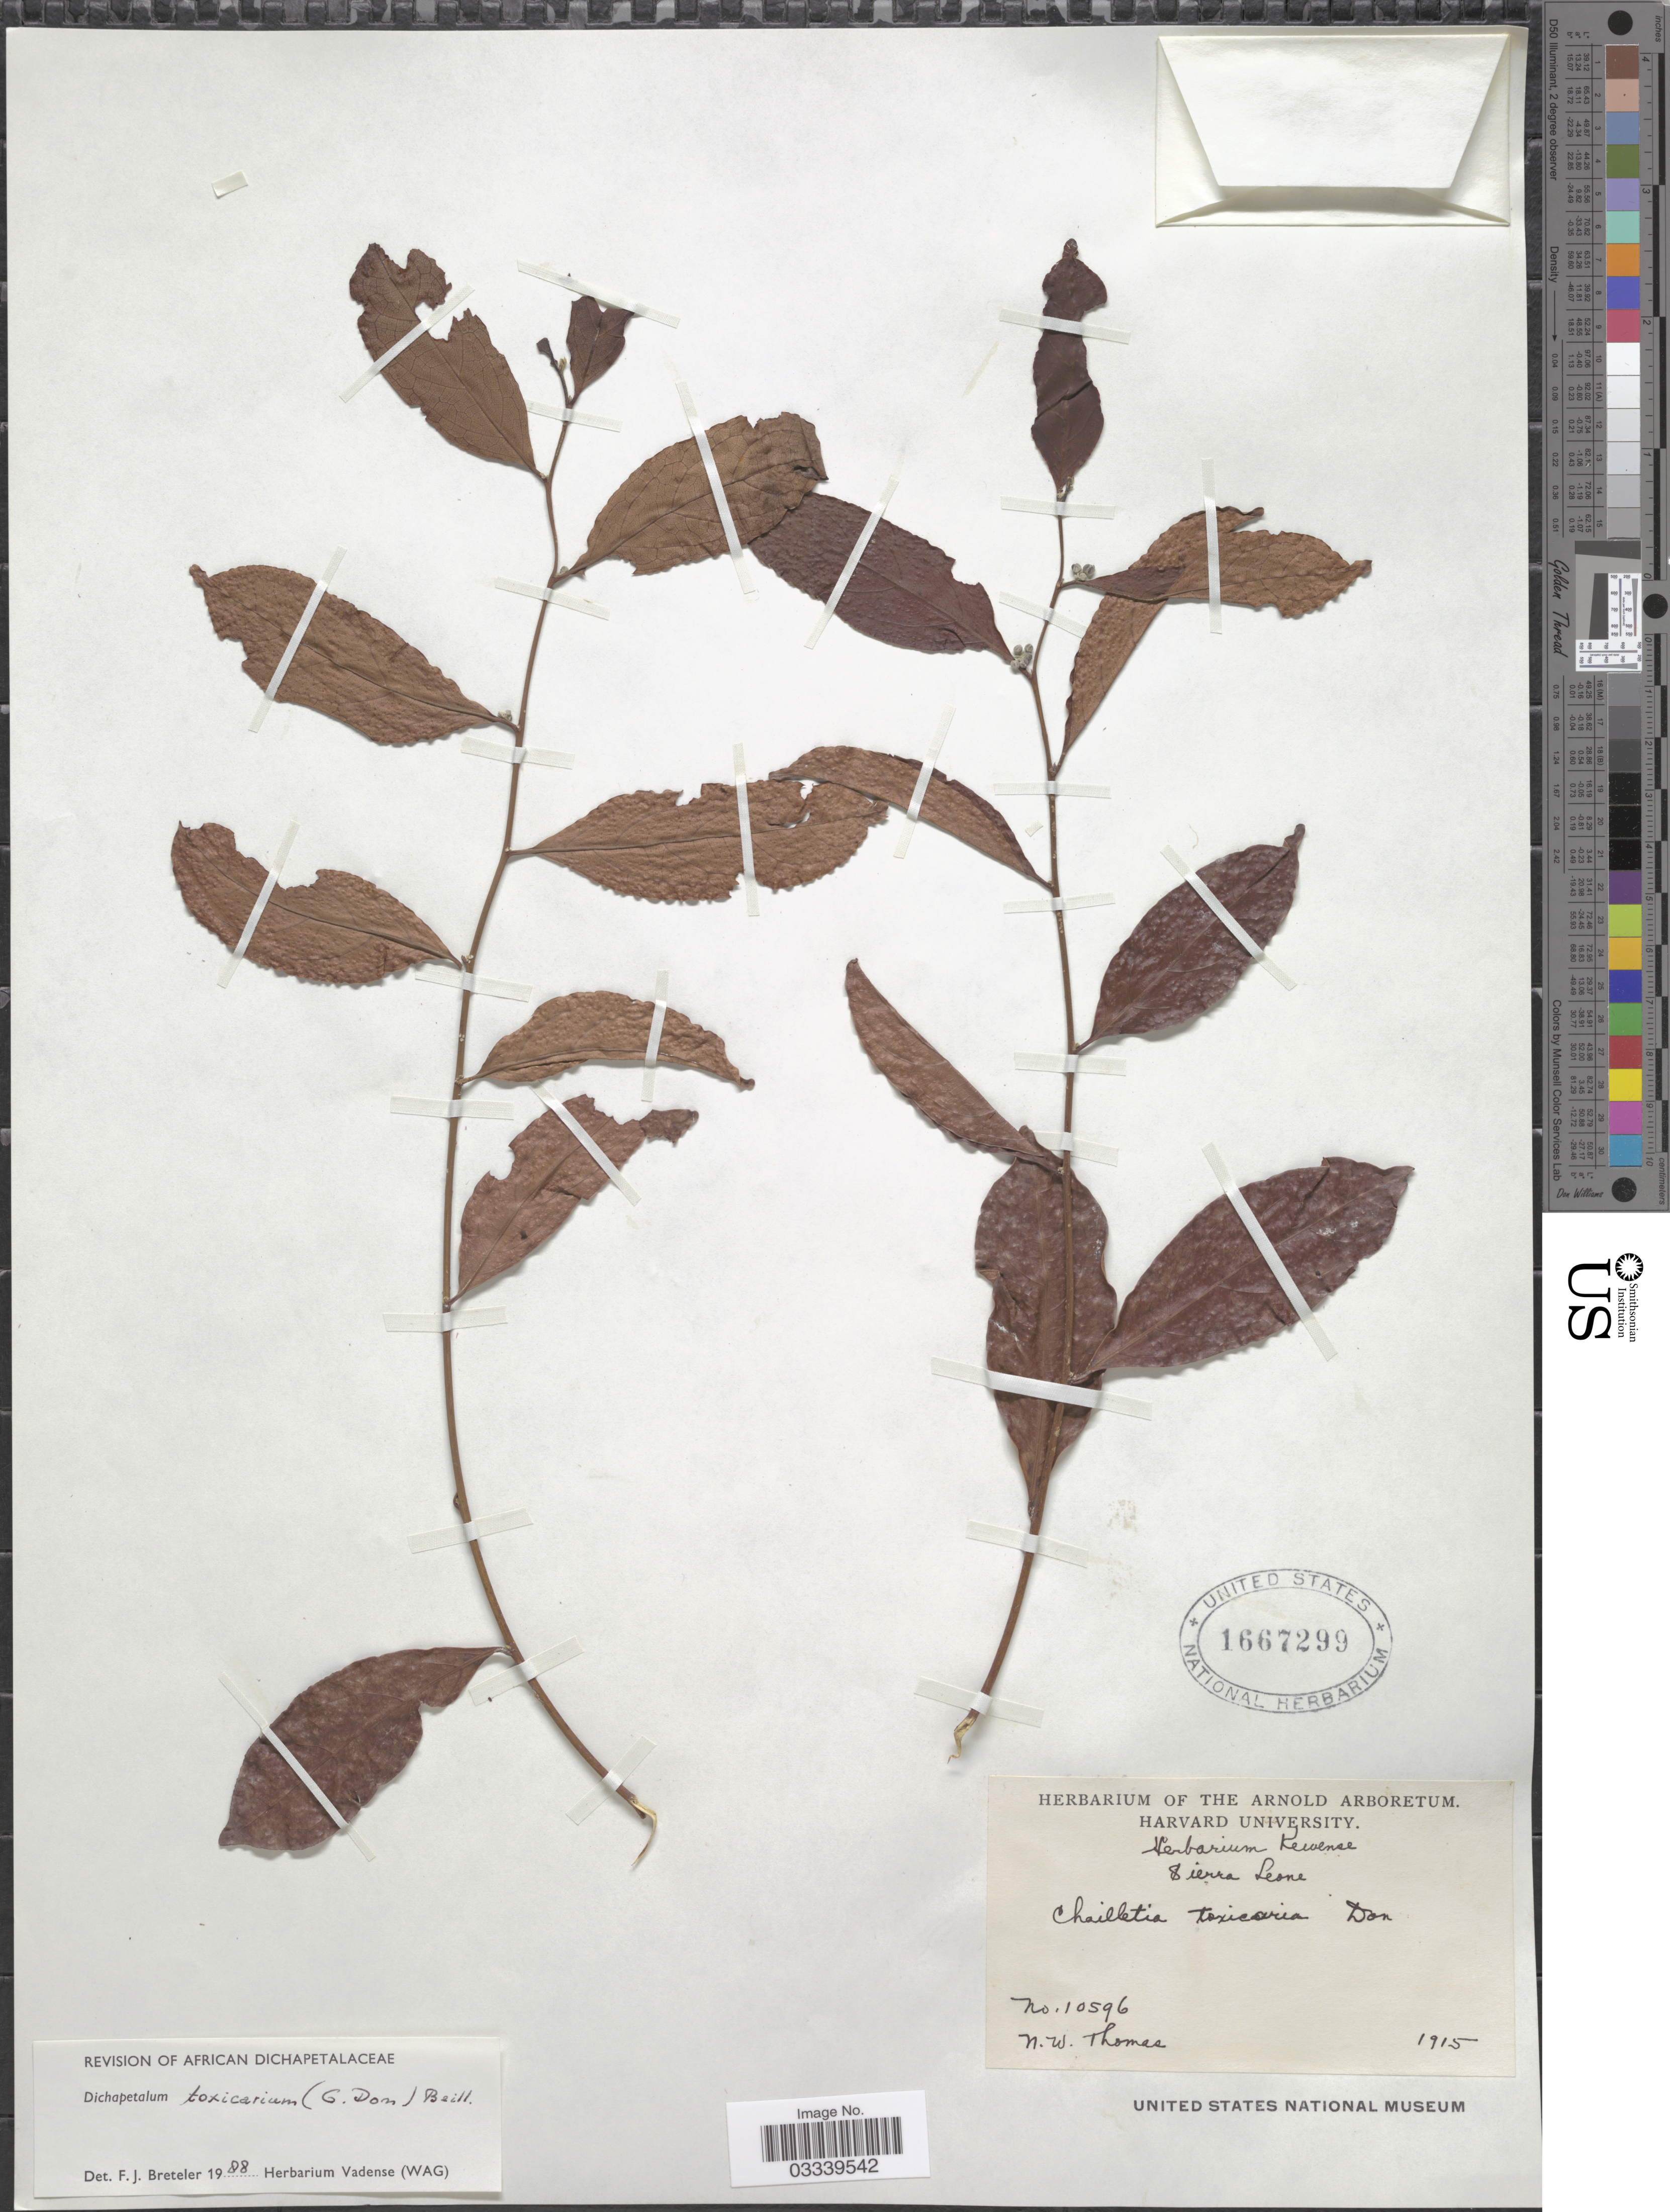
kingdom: Plantae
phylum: Tracheophyta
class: Magnoliopsida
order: Malpighiales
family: Dichapetalaceae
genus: Dichapetalum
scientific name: Dichapetalum toxicarium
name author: Baill.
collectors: N. Thomas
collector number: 10596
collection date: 1915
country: Sierra Leone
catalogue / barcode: US 1667299